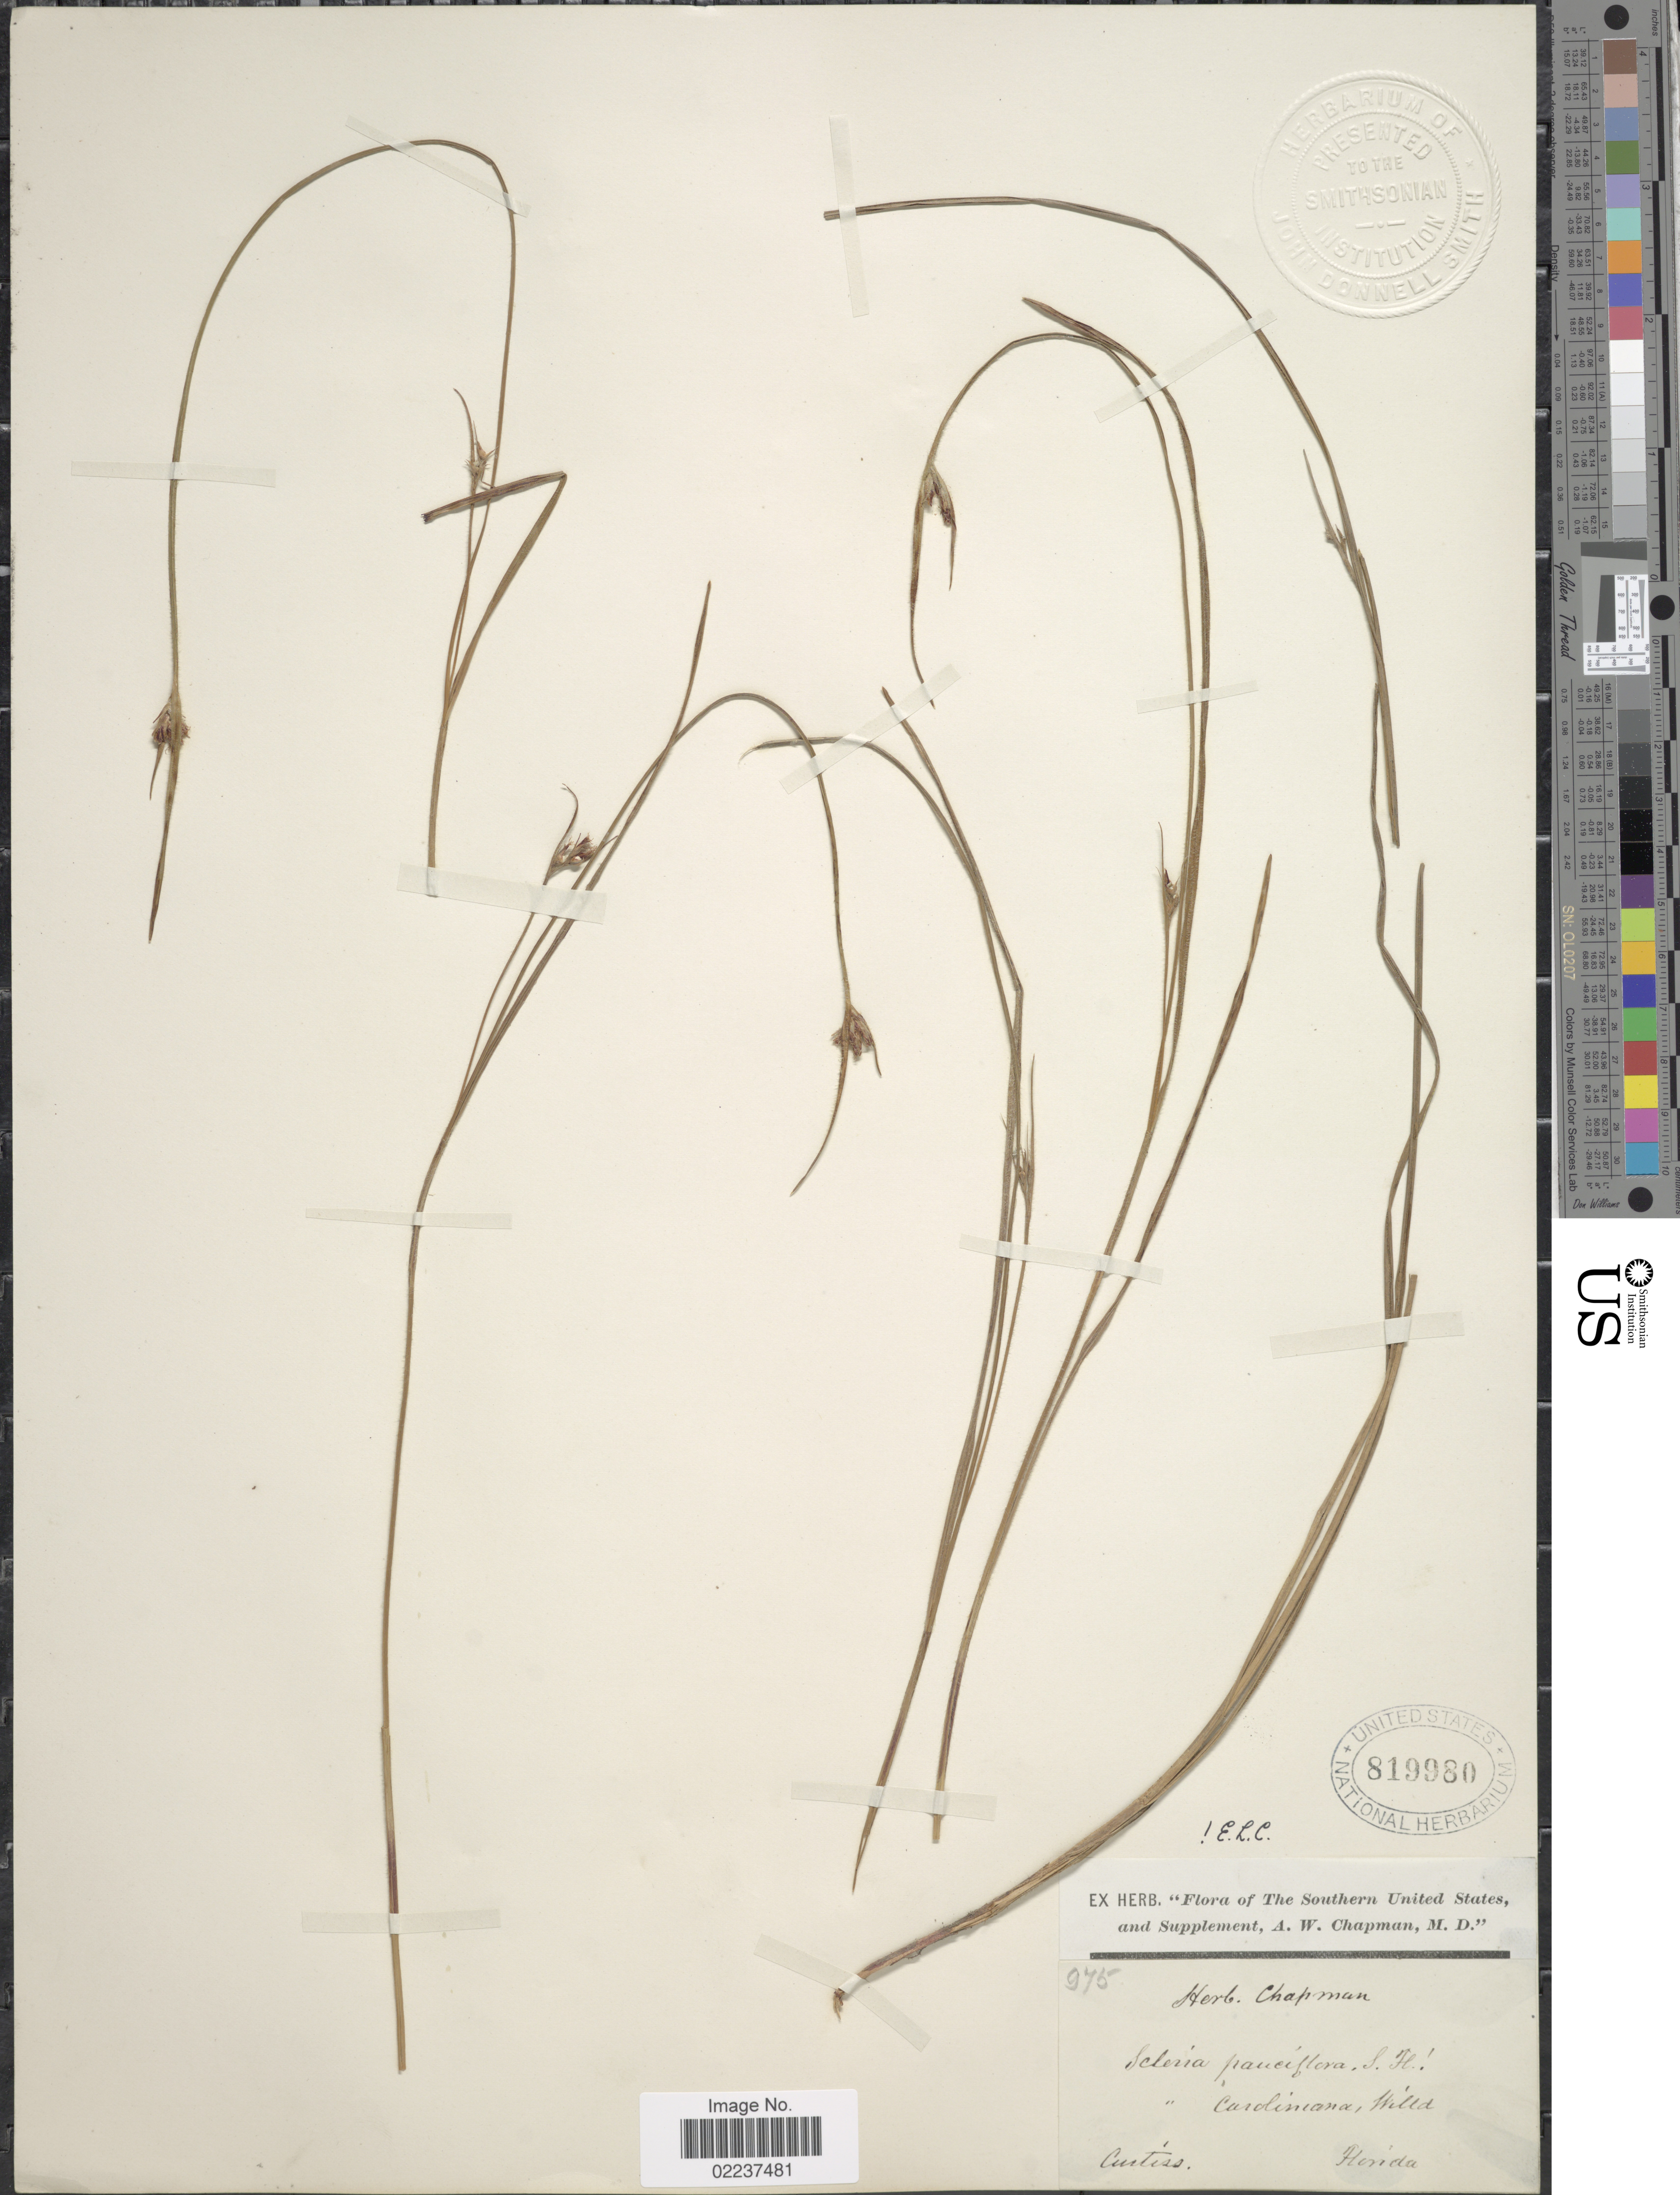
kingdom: Plantae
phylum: Tracheophyta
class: Liliopsida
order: Poales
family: Cyperaceae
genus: Scleria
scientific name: Scleria pauciflora var. caroliniana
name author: (Willd.) Alph. Wood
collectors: -. Curtiss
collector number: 975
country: United States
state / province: Florida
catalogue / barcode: US 819980